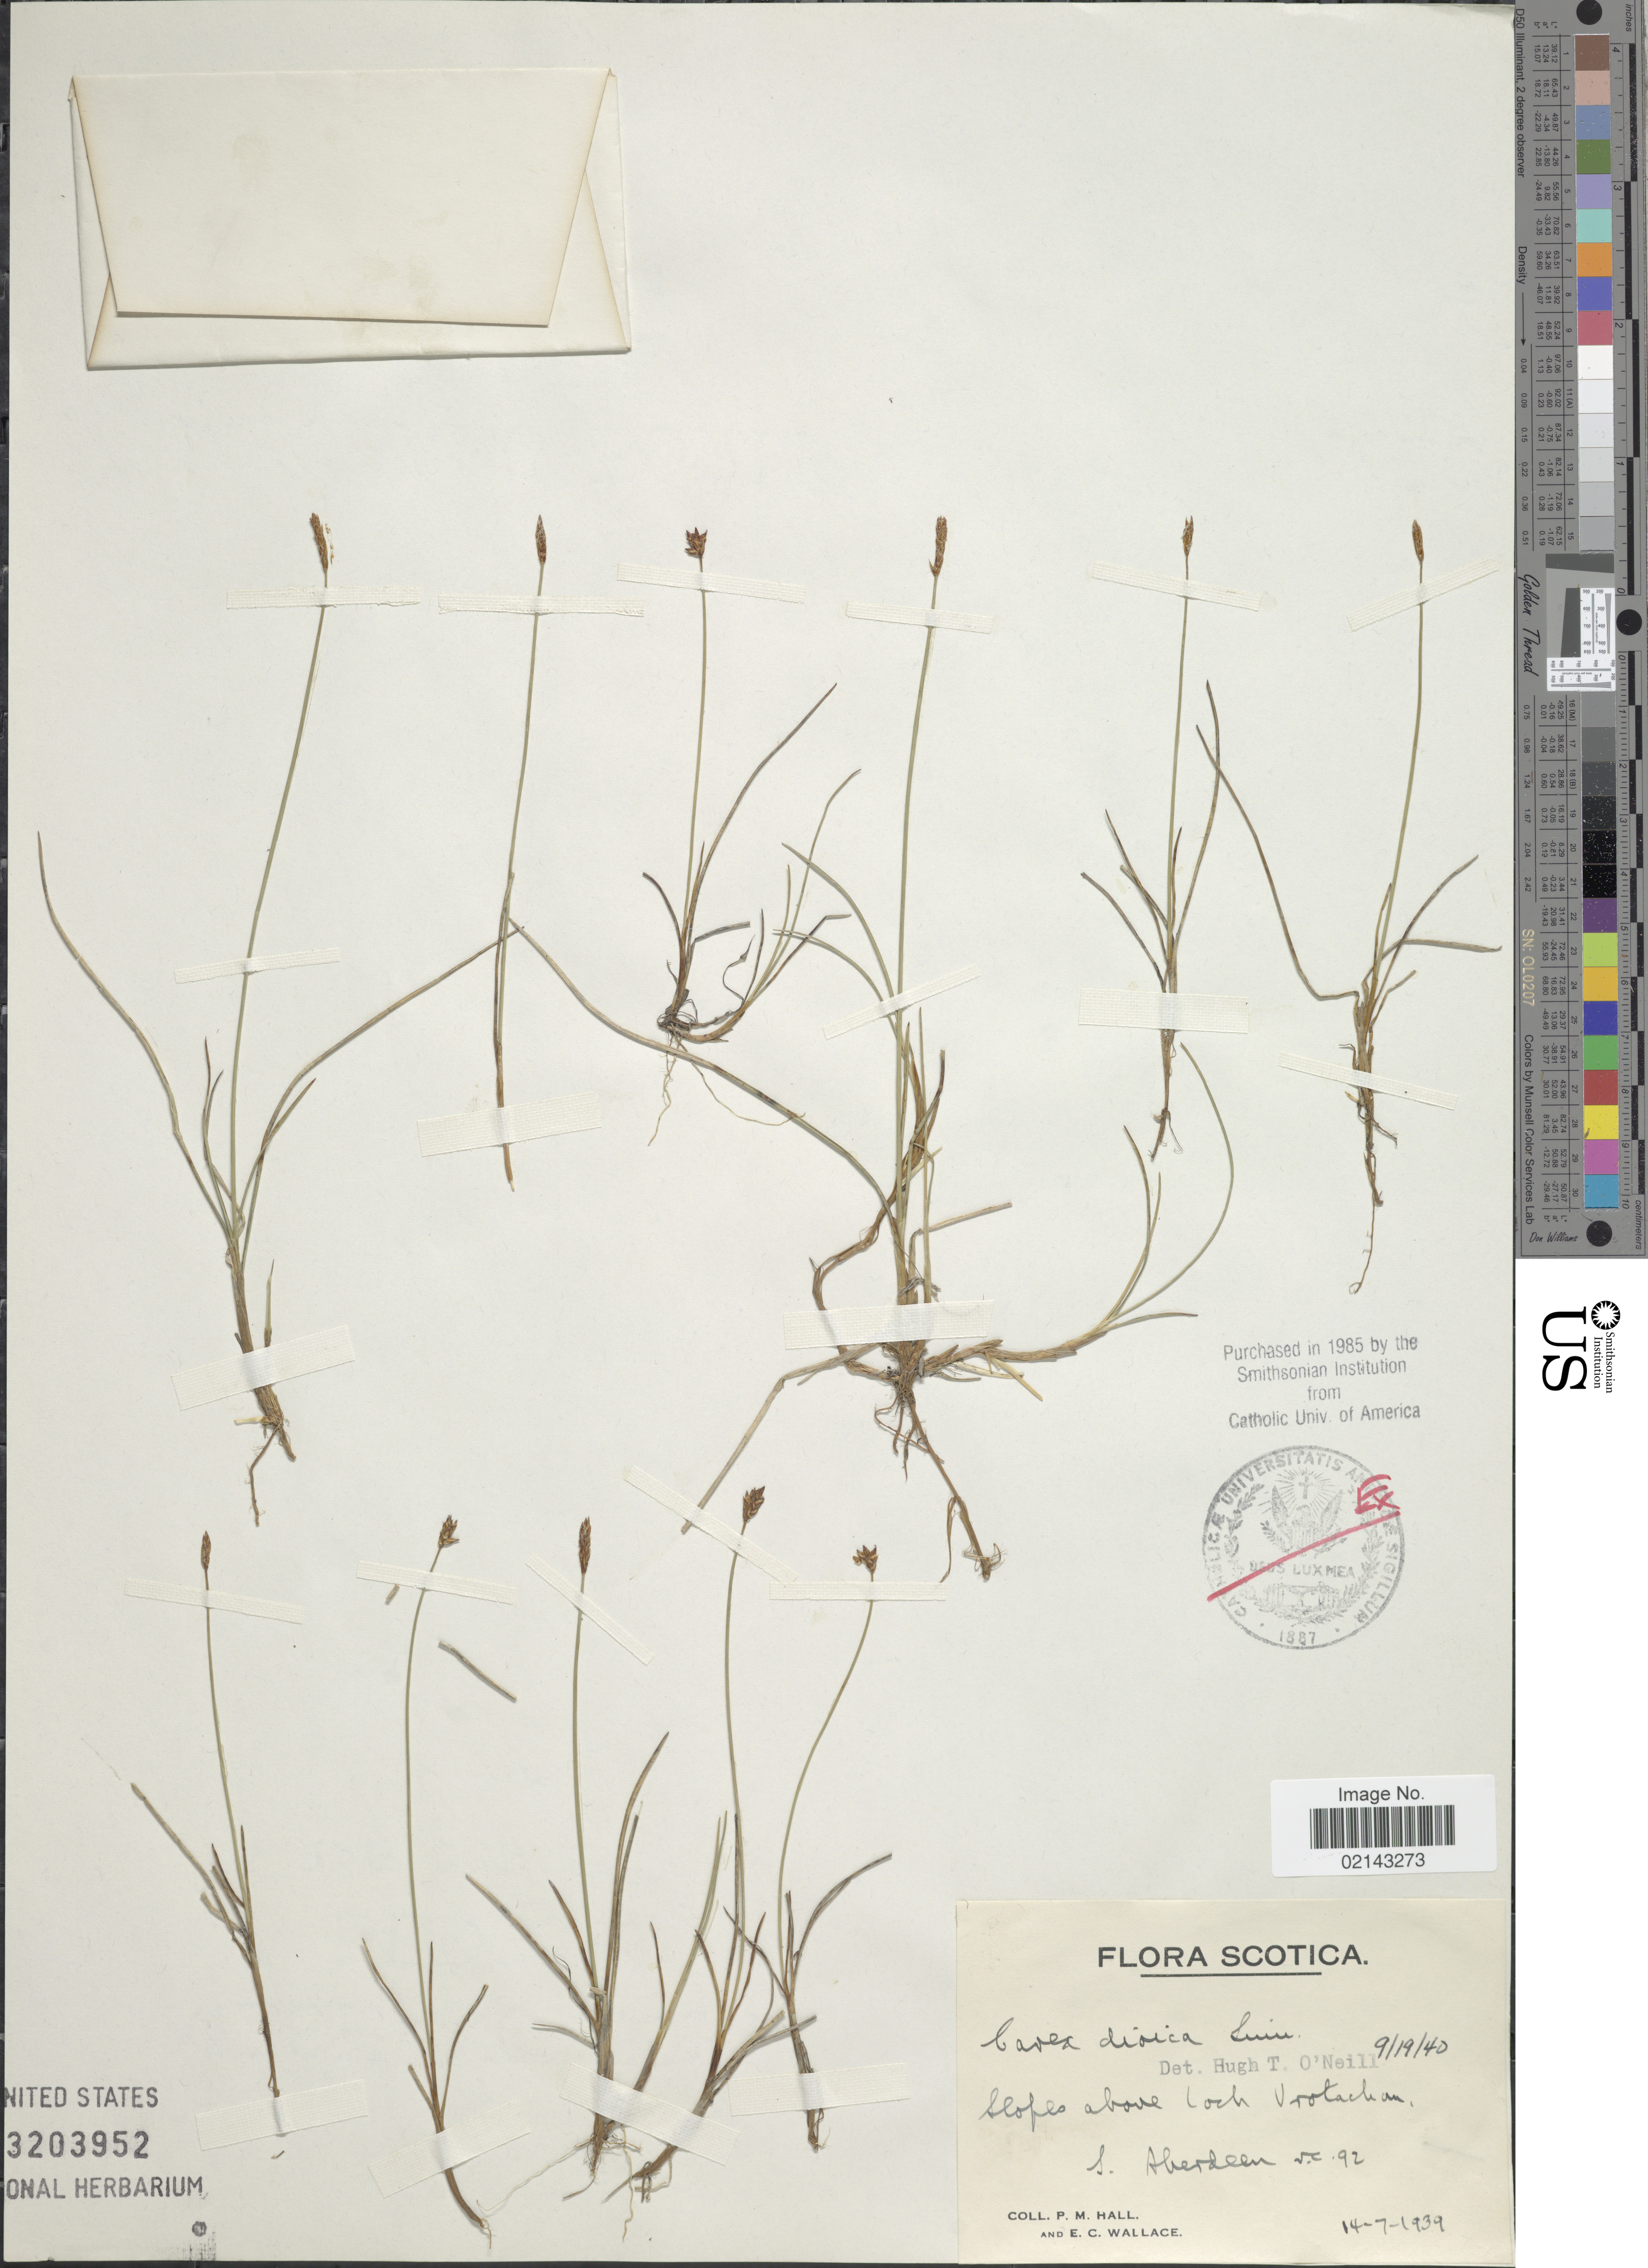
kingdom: Plantae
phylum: Tracheophyta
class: Liliopsida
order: Poales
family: Cyperaceae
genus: Carex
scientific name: Carex dioica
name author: L.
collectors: P. Hall & E. C. Wallace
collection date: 1939-07-14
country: United Kingdom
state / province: Scotland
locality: Scotica, Slopes above loch Vrotacham S. Aberdeen v.c. 92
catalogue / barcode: US 3203952